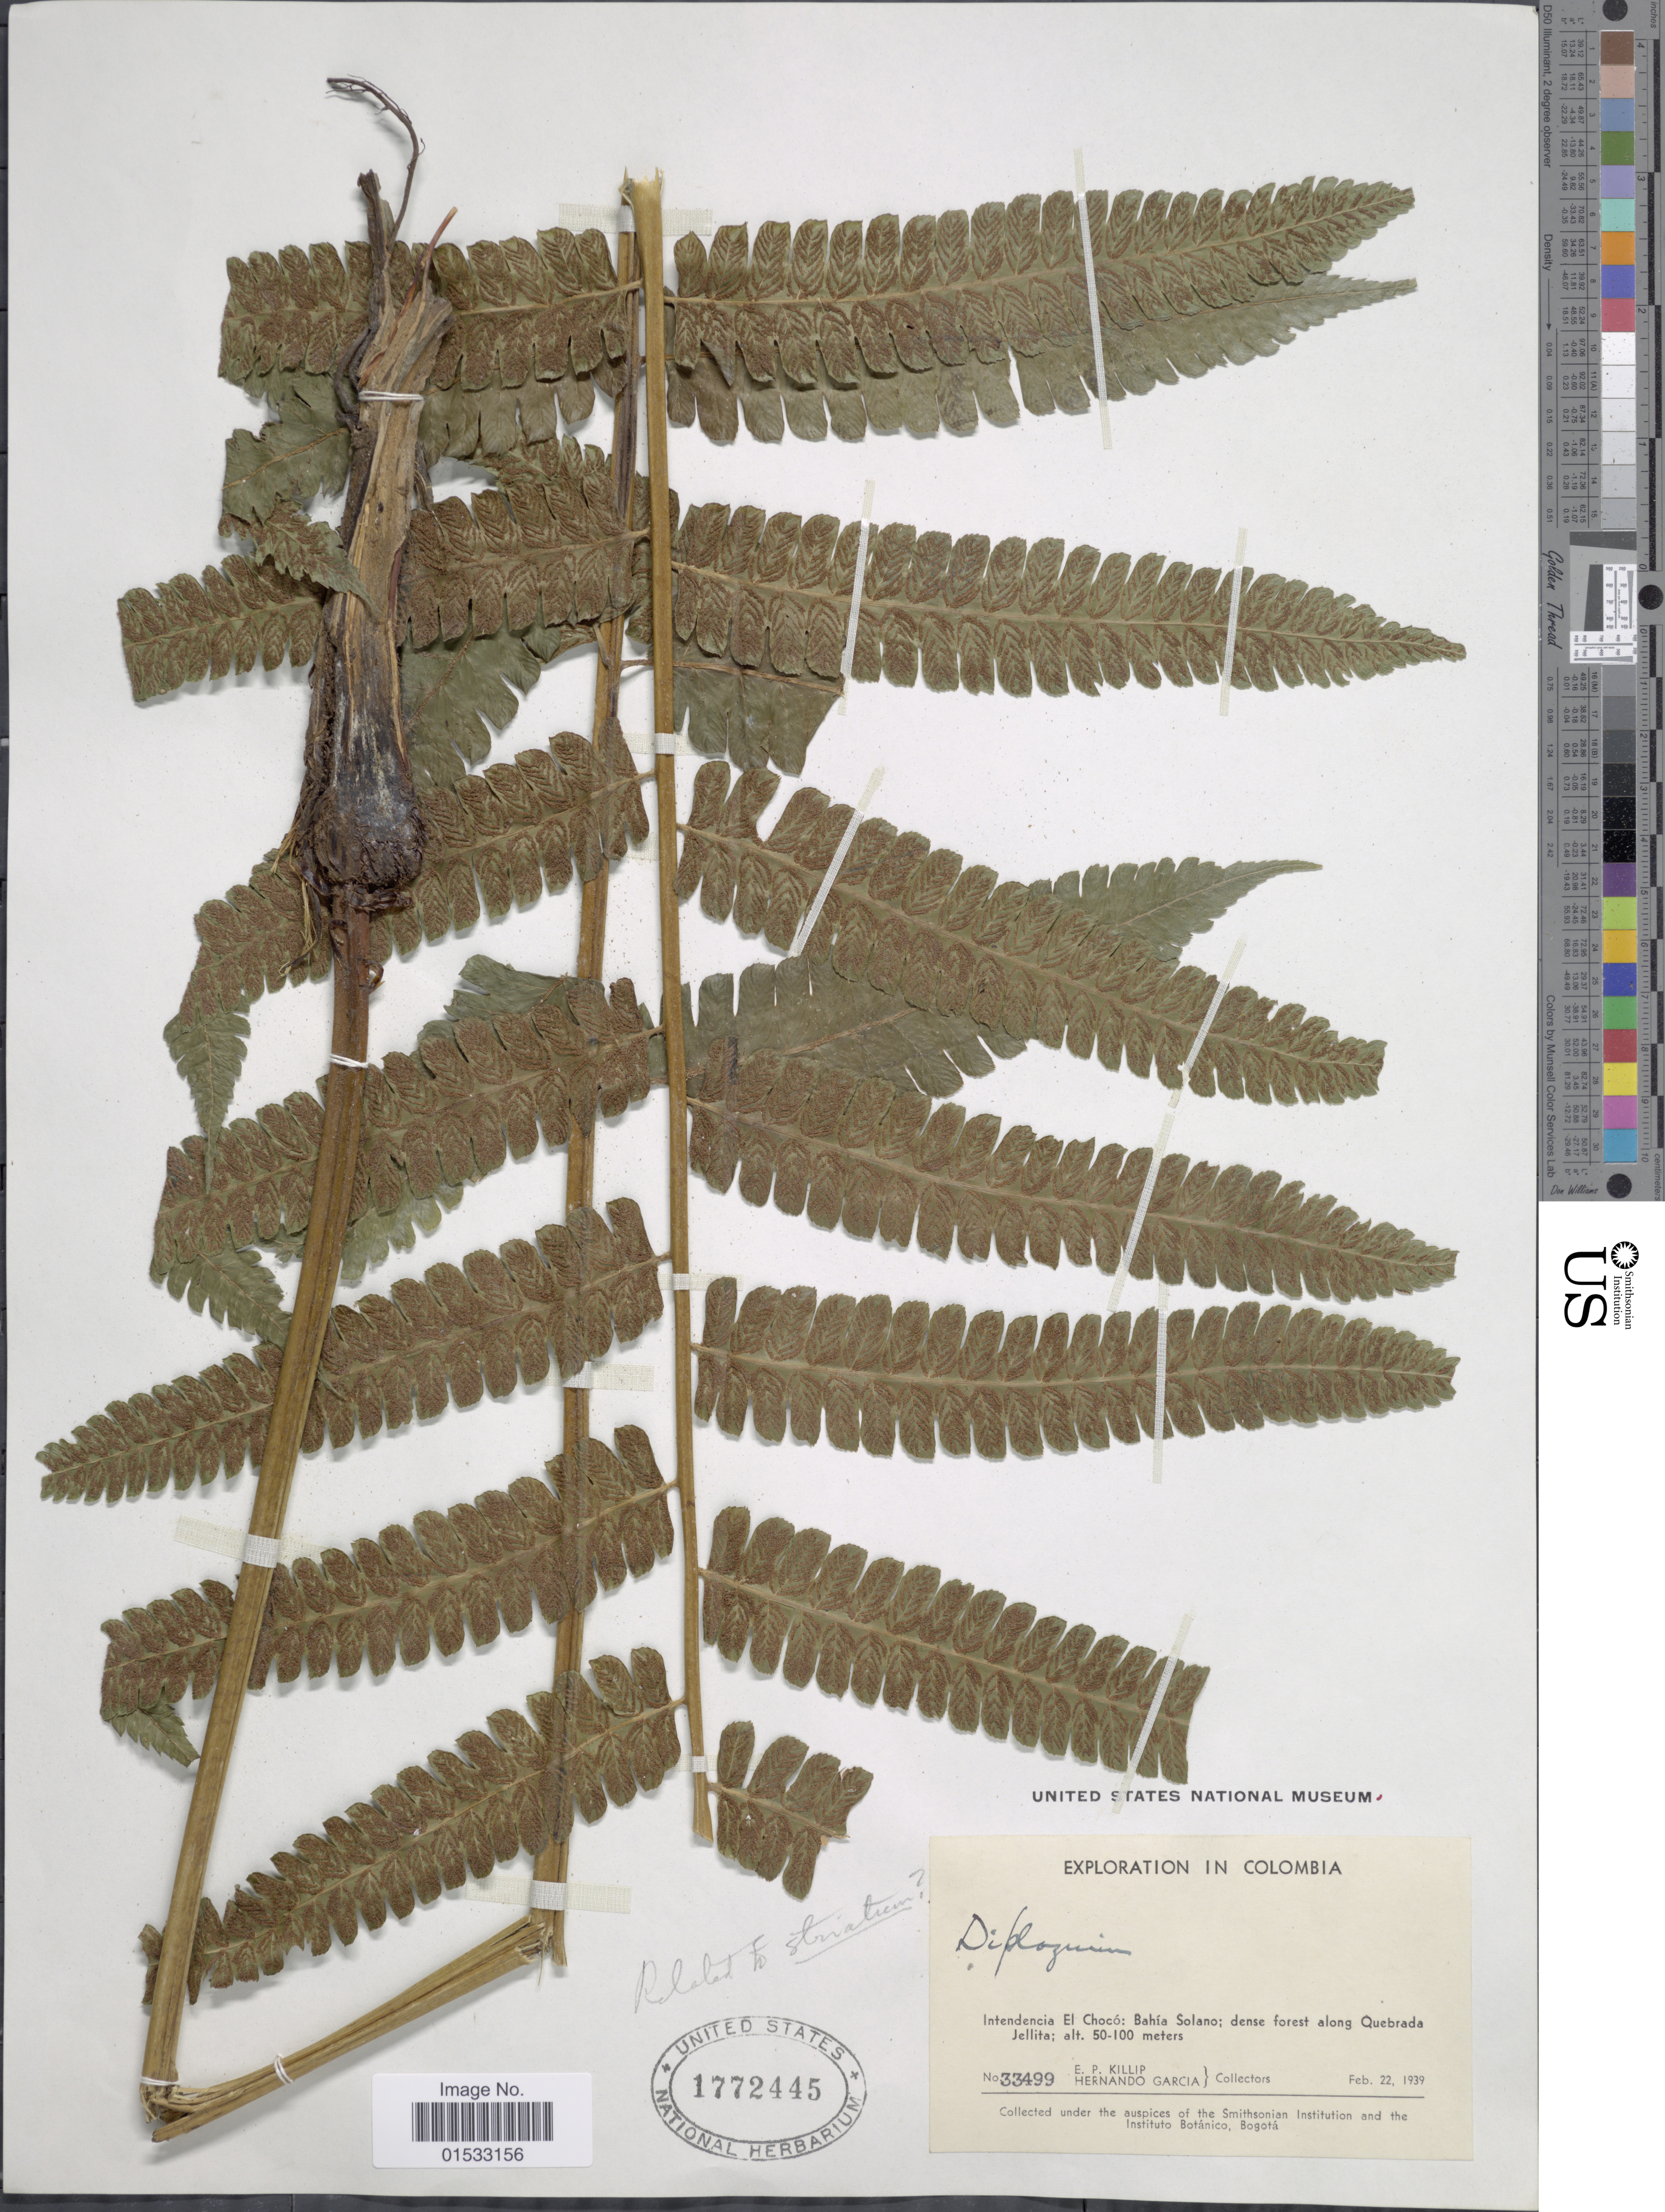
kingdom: Plantae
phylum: Tracheophyta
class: Polypodiopsida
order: Polypodiales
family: Athyriaceae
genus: Diplazium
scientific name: Diplazium striatastrum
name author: Lellinger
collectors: E. P. Killip & H. Garcia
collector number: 33499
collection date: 1939-02-22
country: Colombia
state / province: Chocó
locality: Bahía Solano; dense forest along Quebrada Jellita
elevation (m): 50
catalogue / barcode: US 1772445